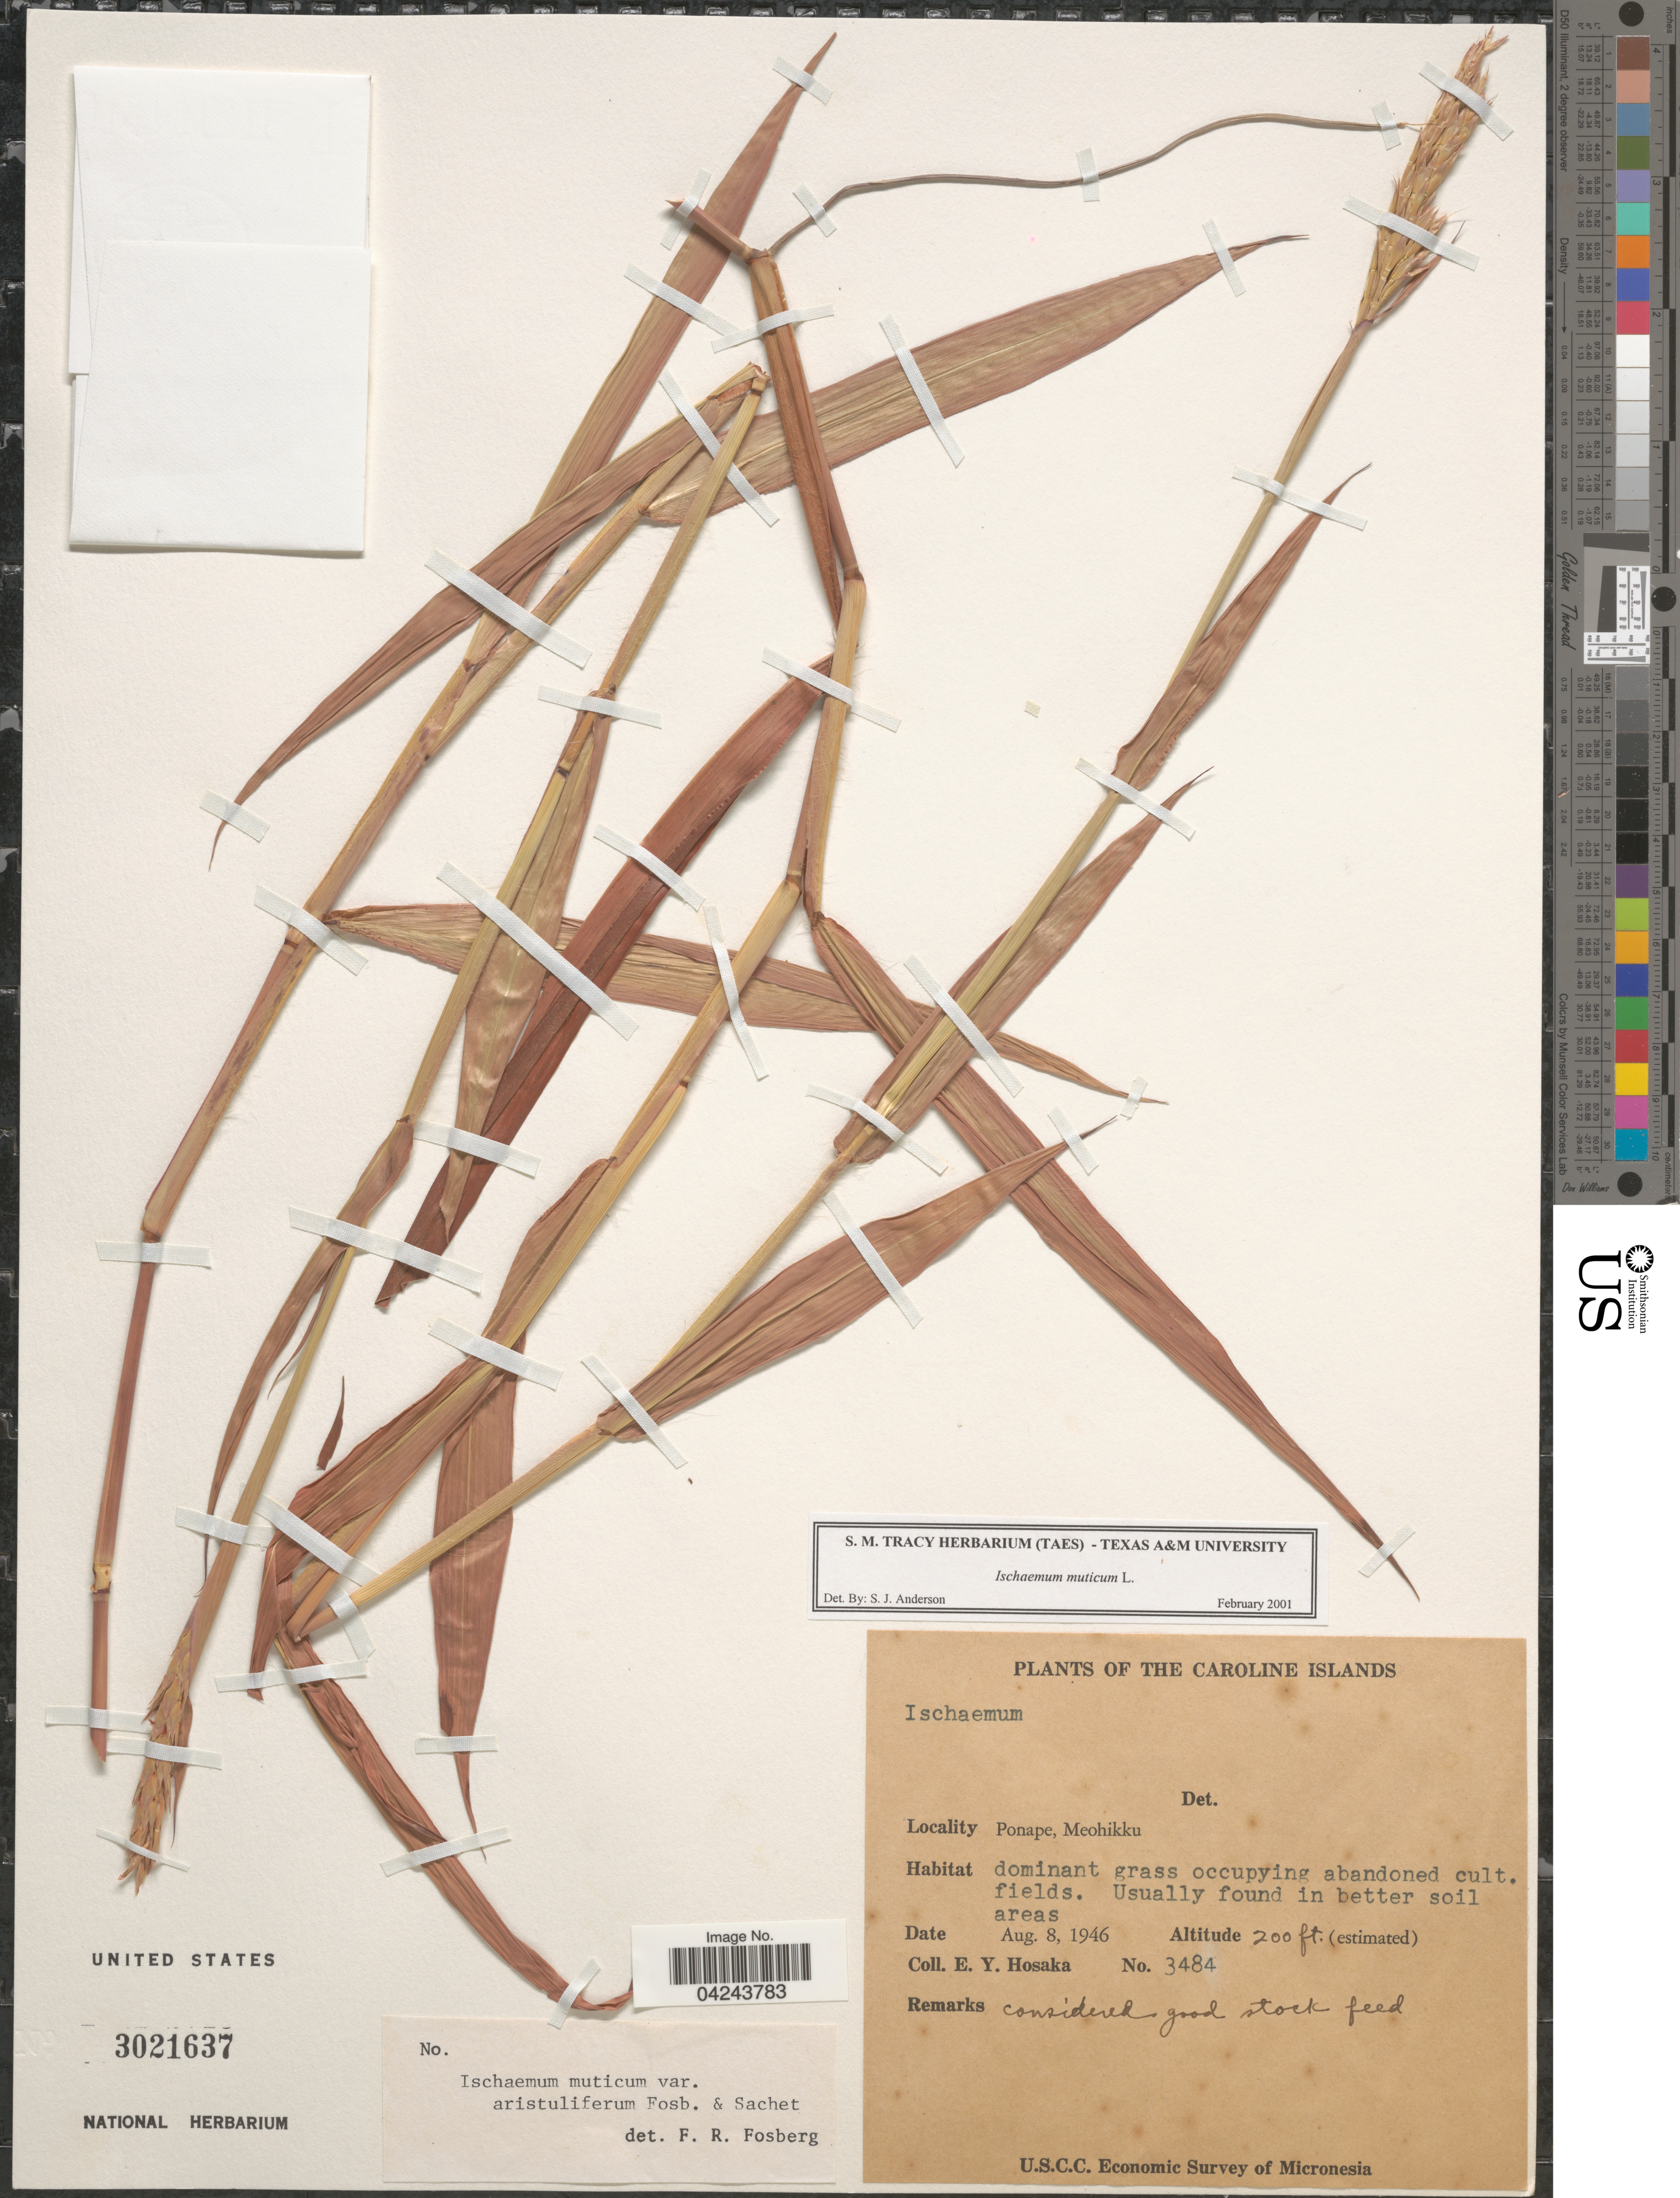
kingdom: Plantae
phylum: Tracheophyta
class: Liliopsida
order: Poales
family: Poaceae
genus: Ischaemum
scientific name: Ischaemum muticum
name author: L.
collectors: E. Y. Hosaka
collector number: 3484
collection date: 1946-08-08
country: Micronesia, Federated States of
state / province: Pohnpei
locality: Caroline Islands. Ponape, Meohikku. U.S.C.C. Economic Survey of Micronesia.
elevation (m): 61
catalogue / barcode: US 3021637